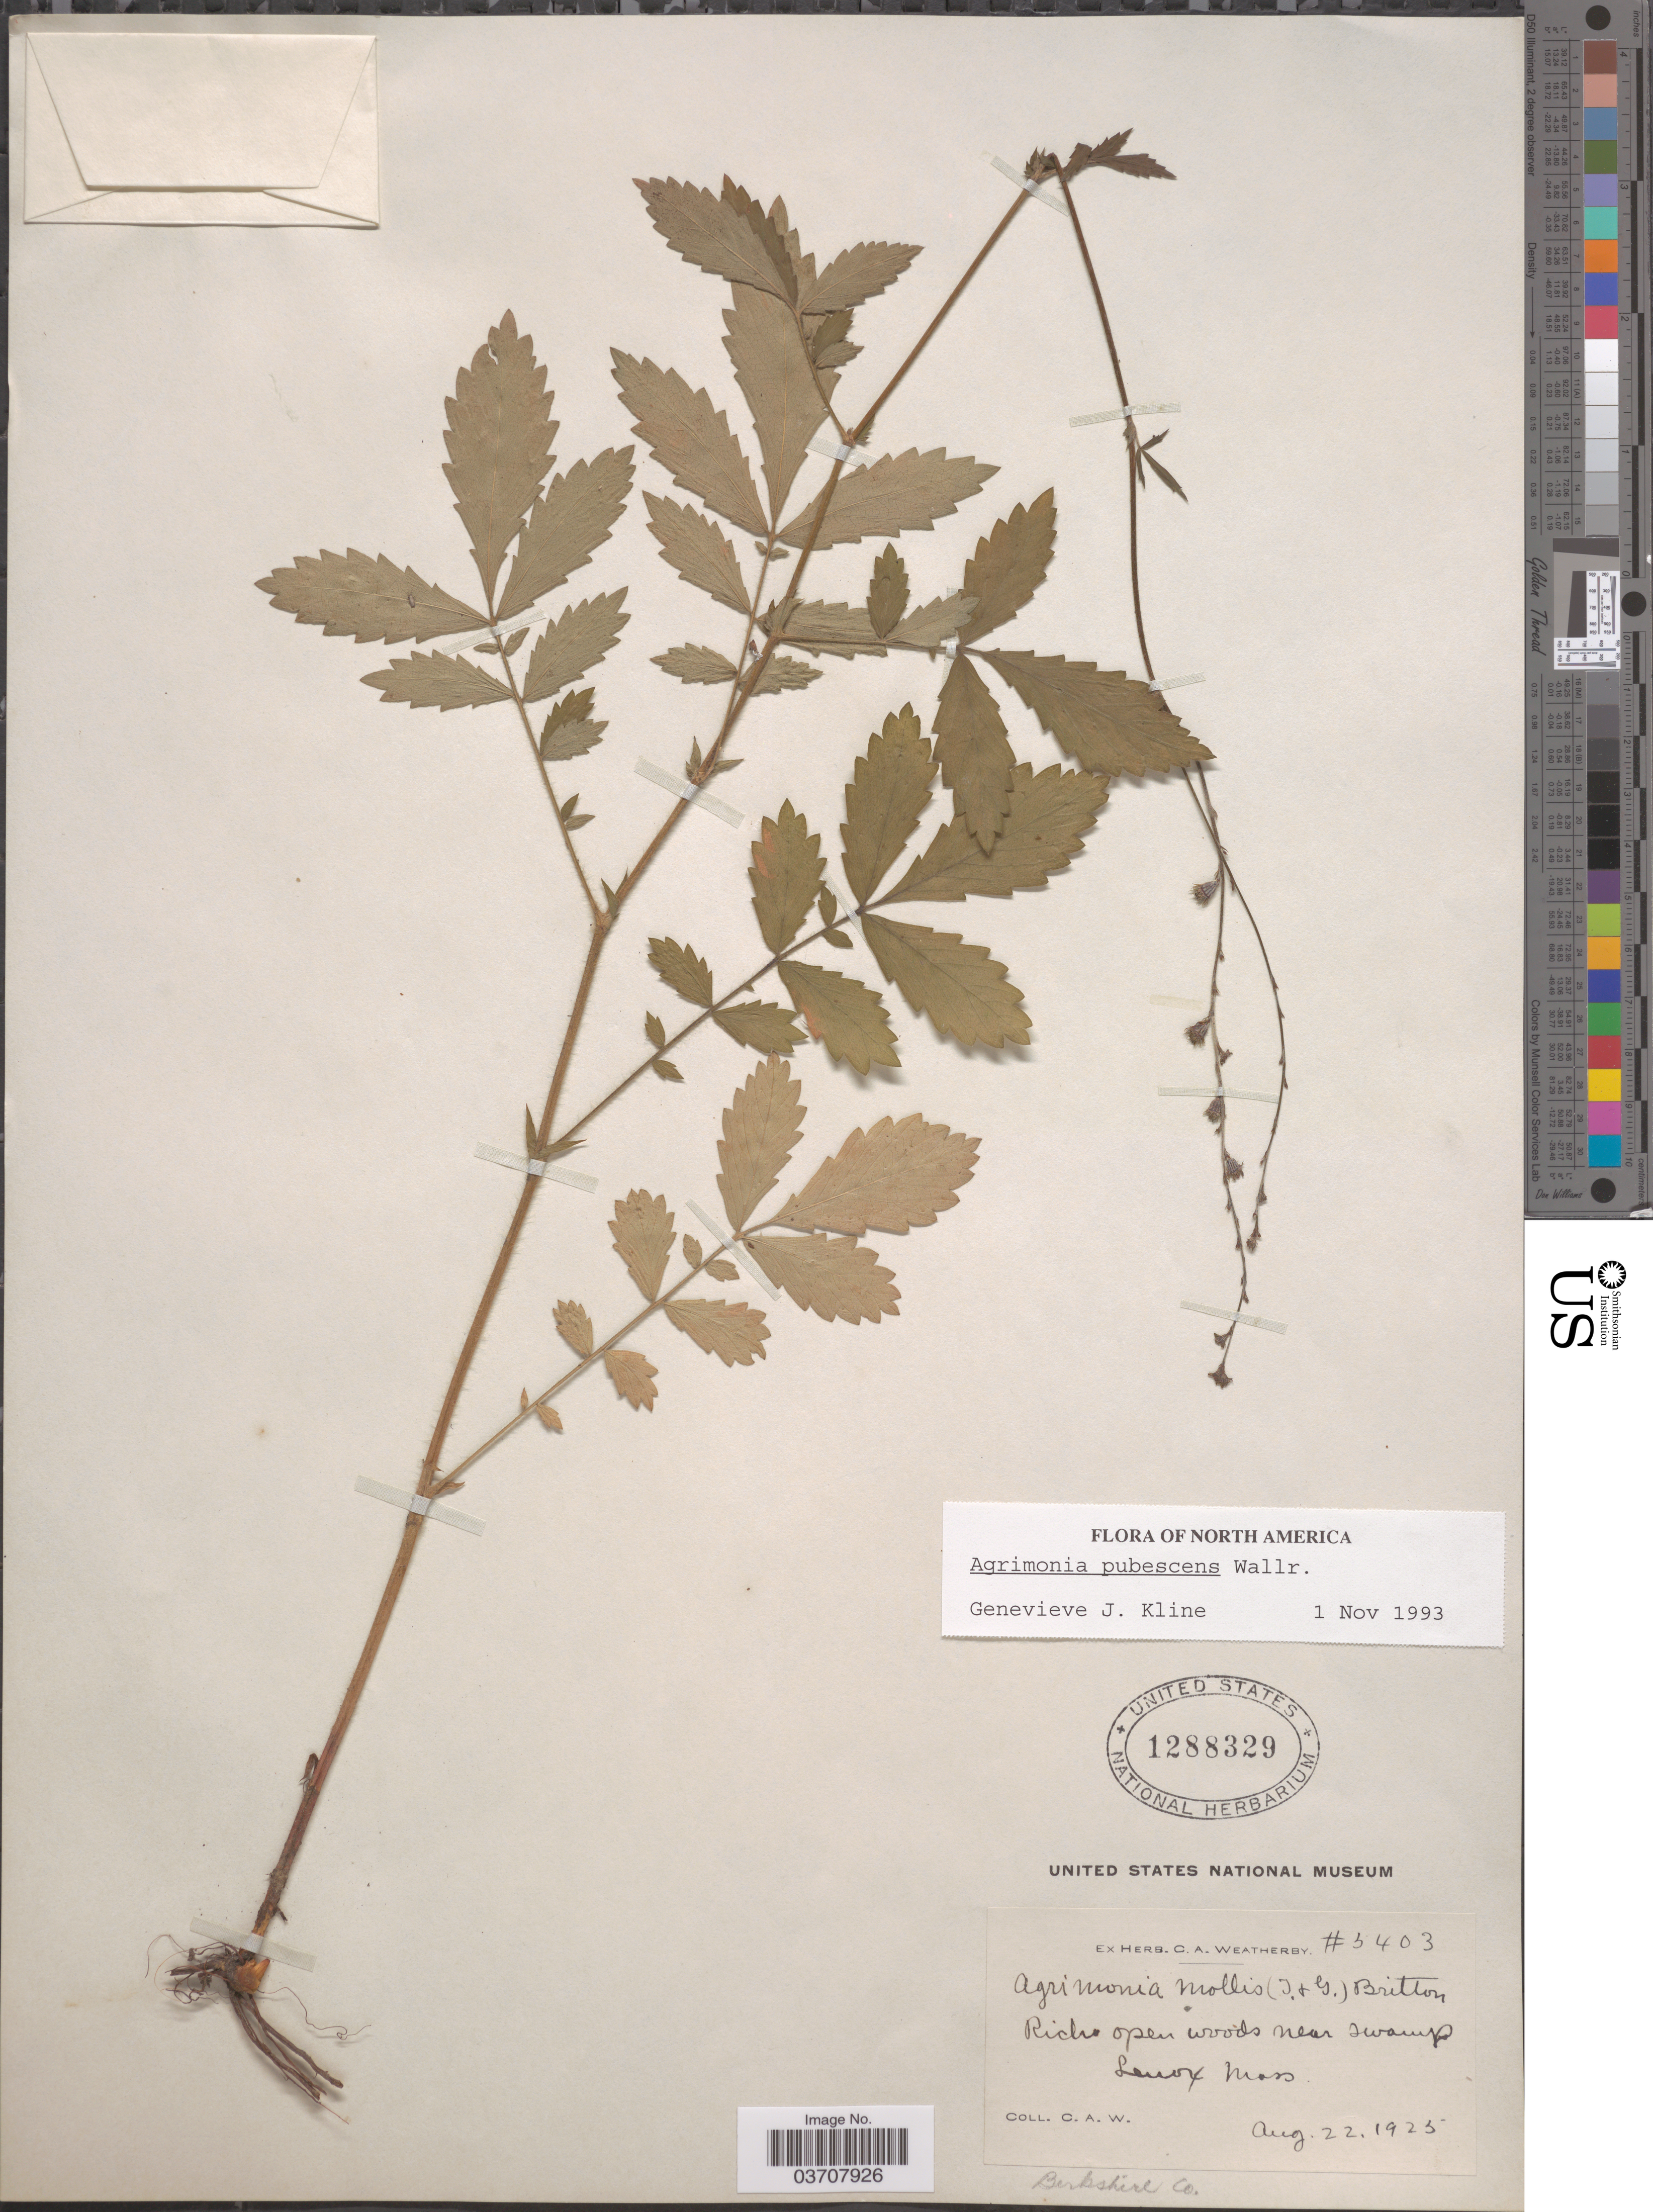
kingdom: Plantae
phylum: Tracheophyta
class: Magnoliopsida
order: Rosales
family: Rosaceae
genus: Agrimonia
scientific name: Agrimonia pubescens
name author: Wallr.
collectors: C. A. Weatherby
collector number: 5403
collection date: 1925-08-22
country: United States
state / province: Massachusetts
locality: Near swamp. Lenox. Berkshire Co.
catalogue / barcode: US 1288329